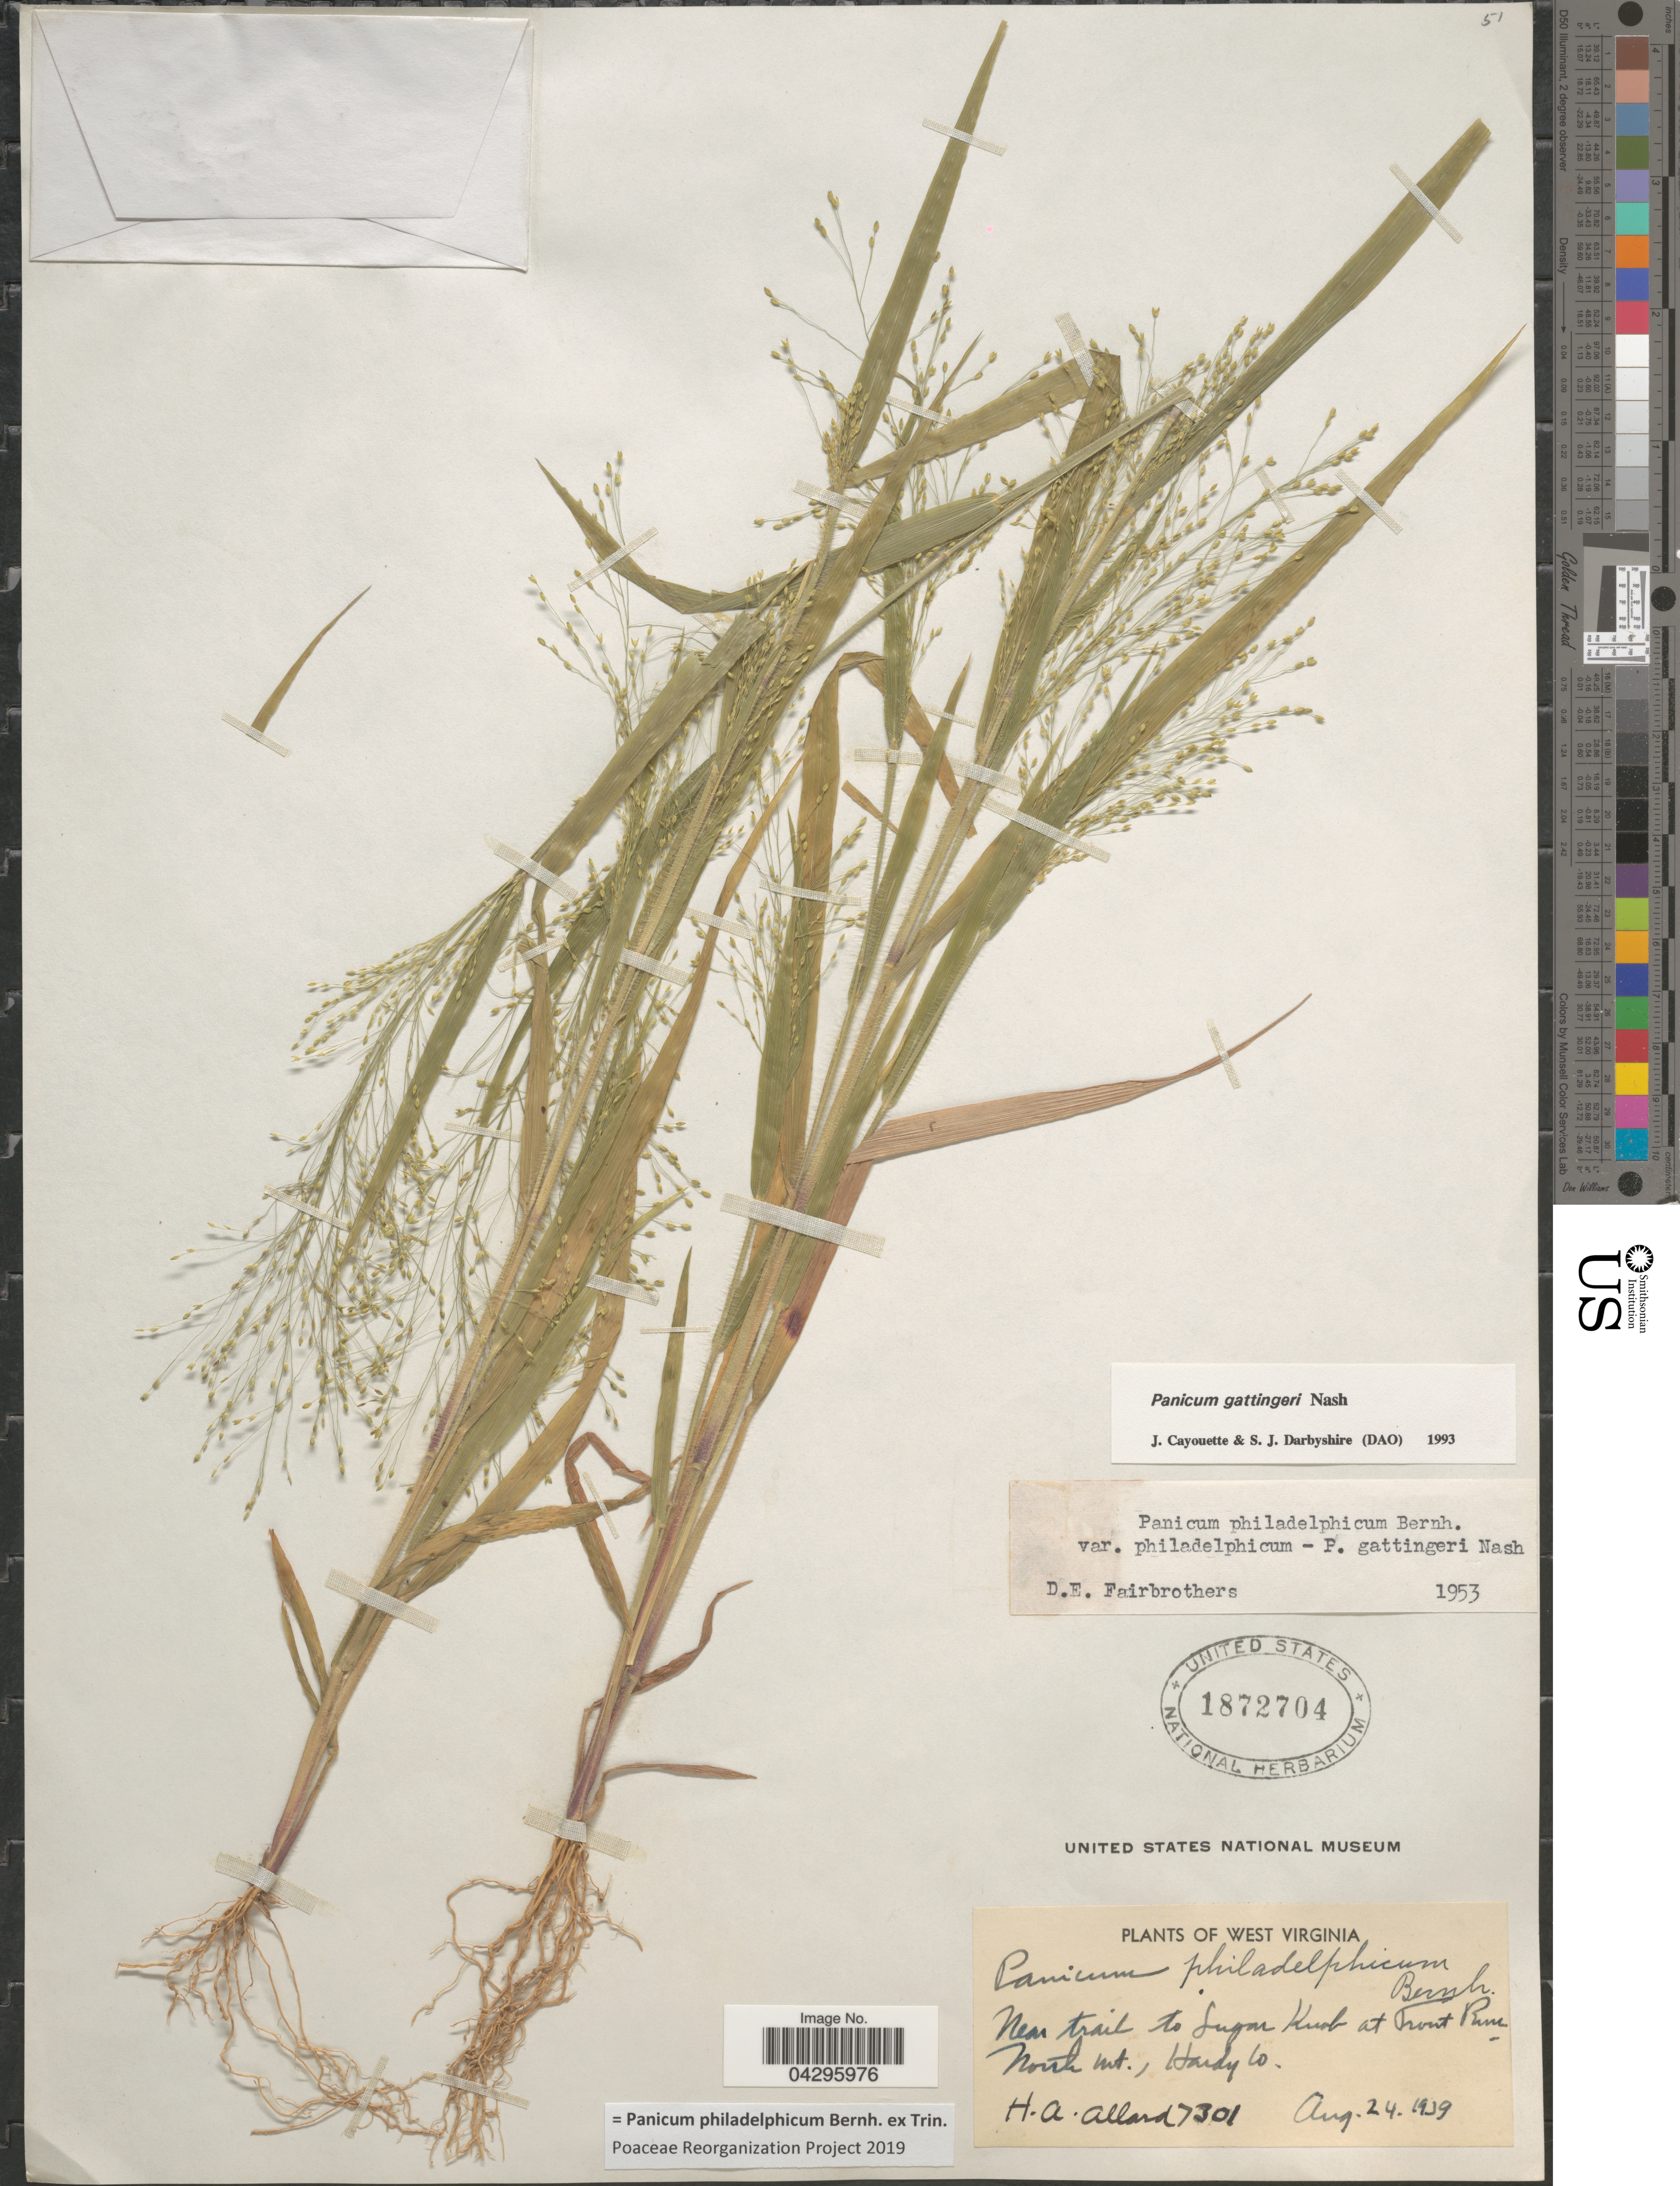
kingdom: Plantae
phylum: Tracheophyta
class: Liliopsida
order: Poales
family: Poaceae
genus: Panicum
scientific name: Panicum philadelphicum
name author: Bernh. ex Trin.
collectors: H. A. Allard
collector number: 7301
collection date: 1939-08-24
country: United States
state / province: West Virginia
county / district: Hardy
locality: Near trail to Sugar Knob at Trout River North Mt., Hardy Co.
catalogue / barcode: US 1872704